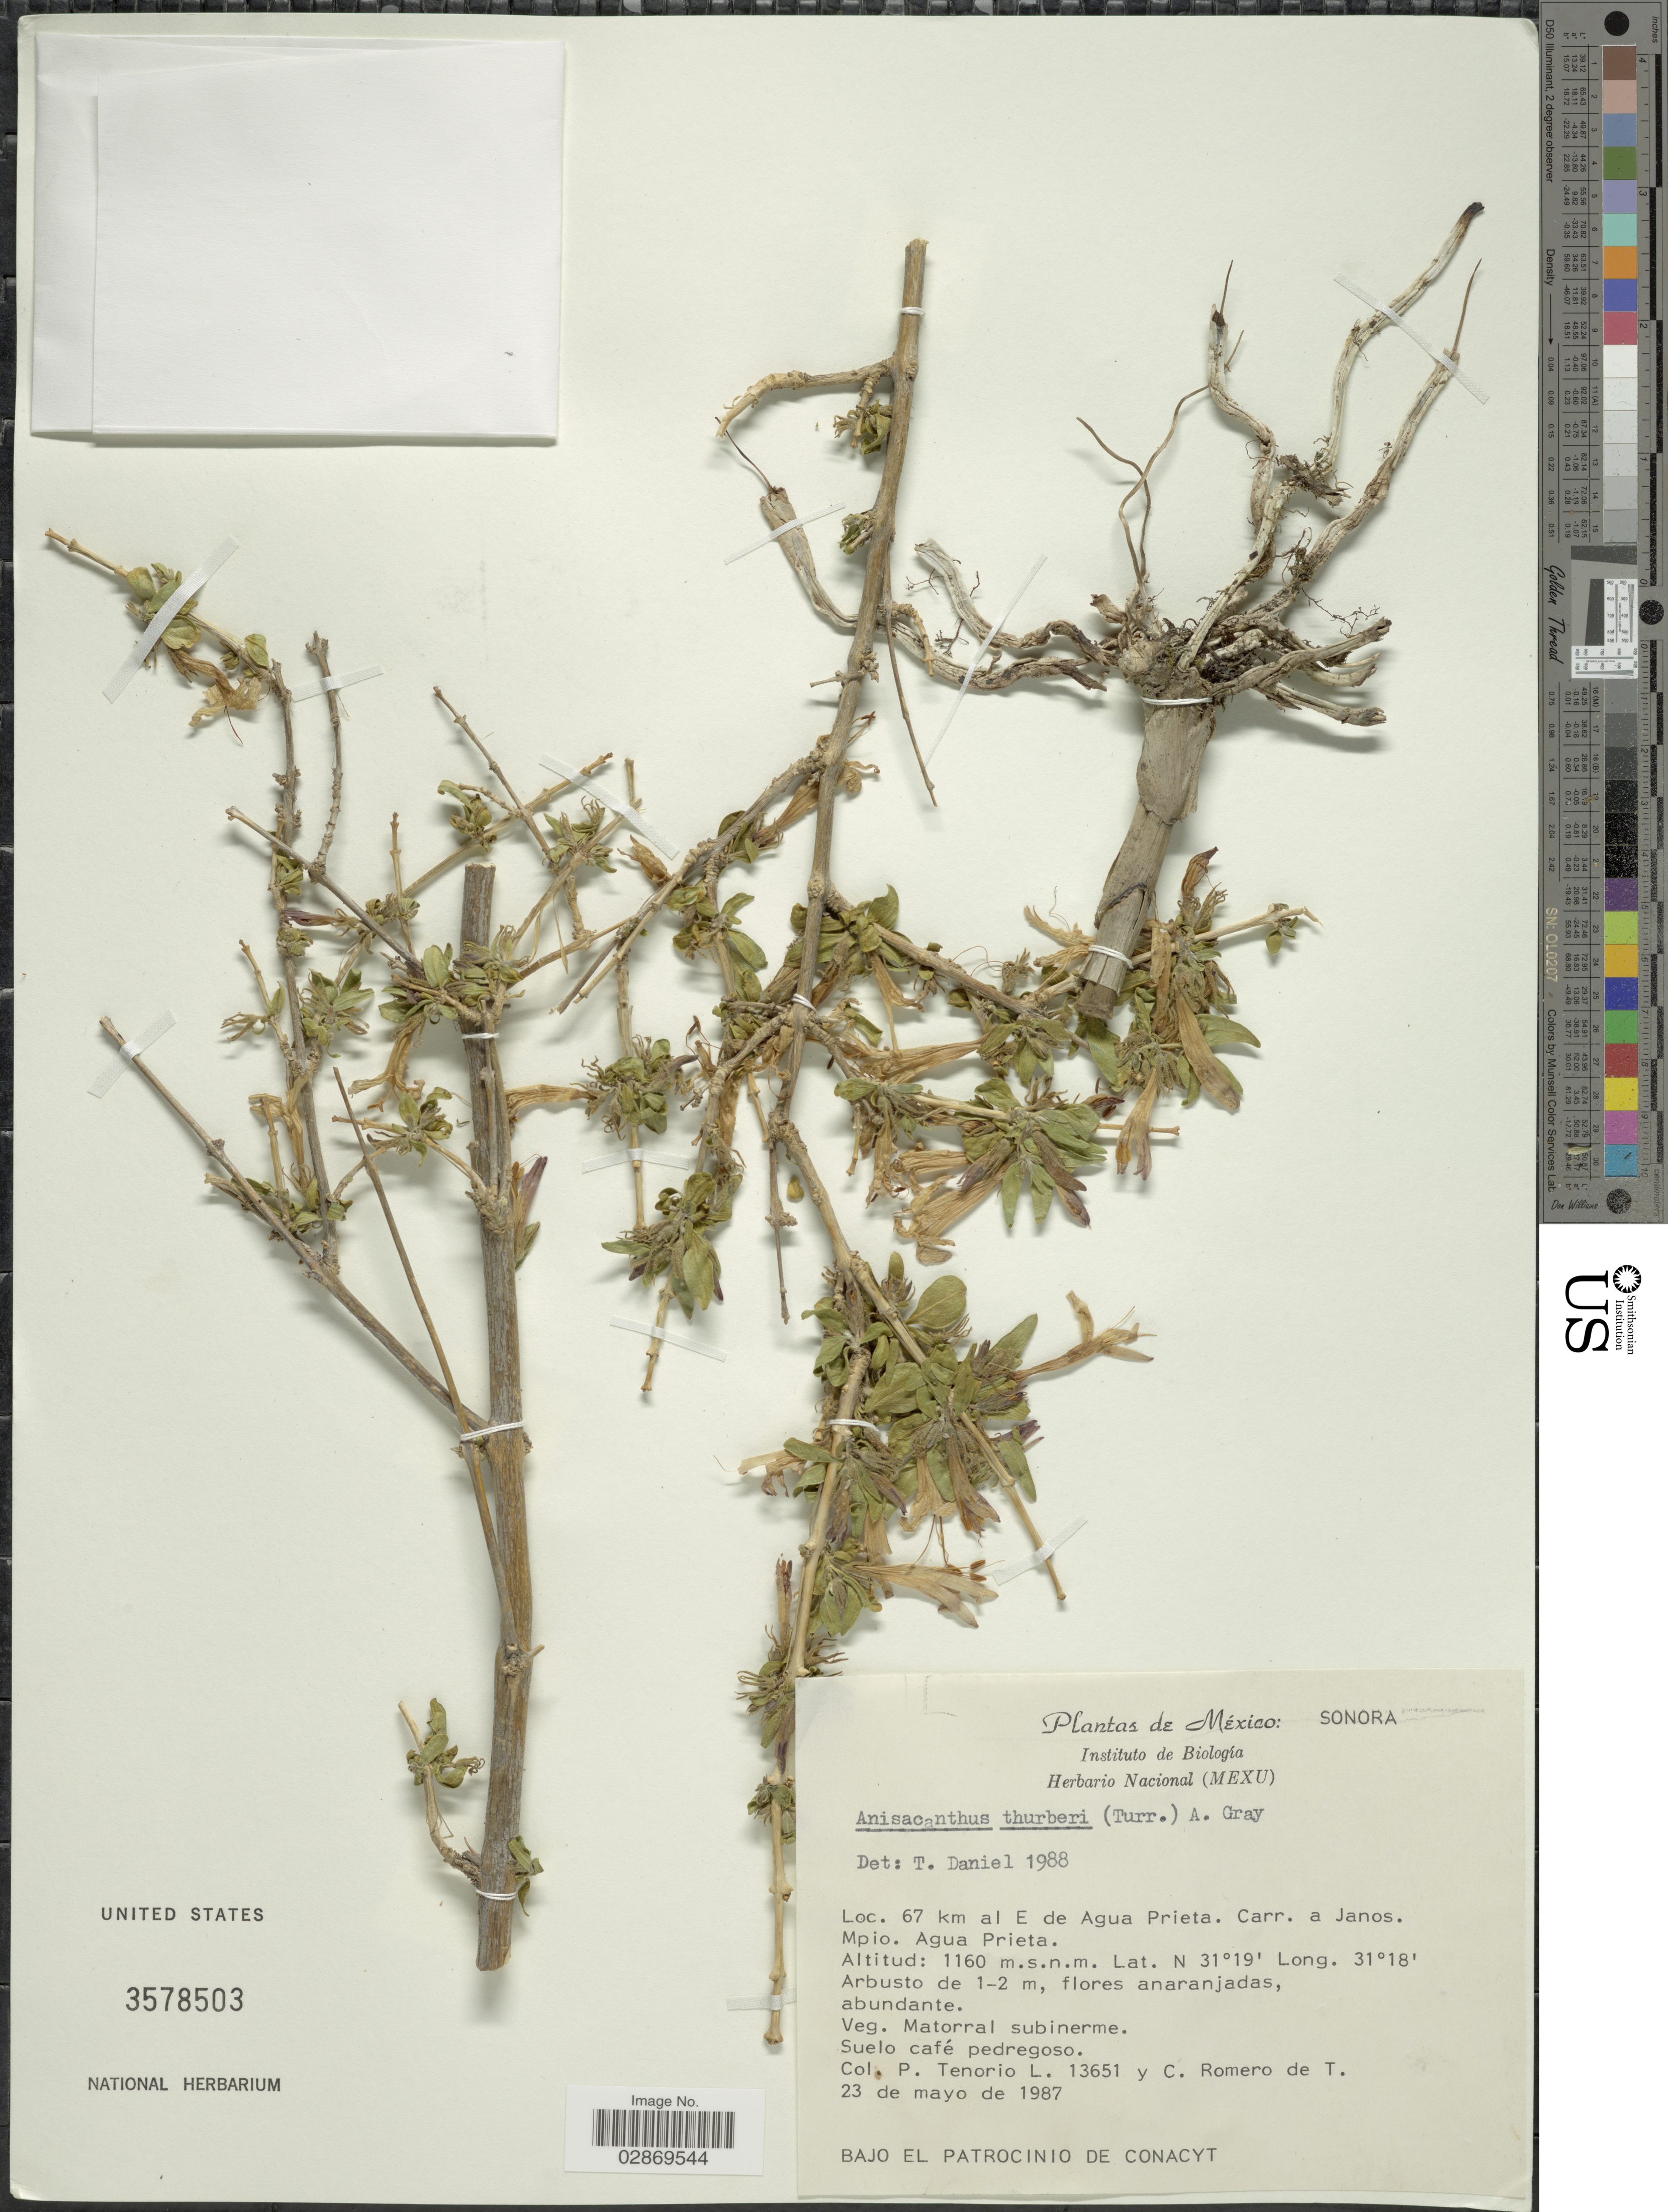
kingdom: Plantae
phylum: Tracheophyta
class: Magnoliopsida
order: Lamiales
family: Acanthaceae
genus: Anisacanthus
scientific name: Anisacanthus thurberi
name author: (Torr.) A. Gray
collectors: P. Tenorio L. & C. Romero de T.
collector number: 13651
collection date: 1987-05-23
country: Mexico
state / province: Sonora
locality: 67 km al E de Agua Prieta, Carr. a Janos, Mpio. Agua Prieta.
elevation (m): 1160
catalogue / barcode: US 3578503